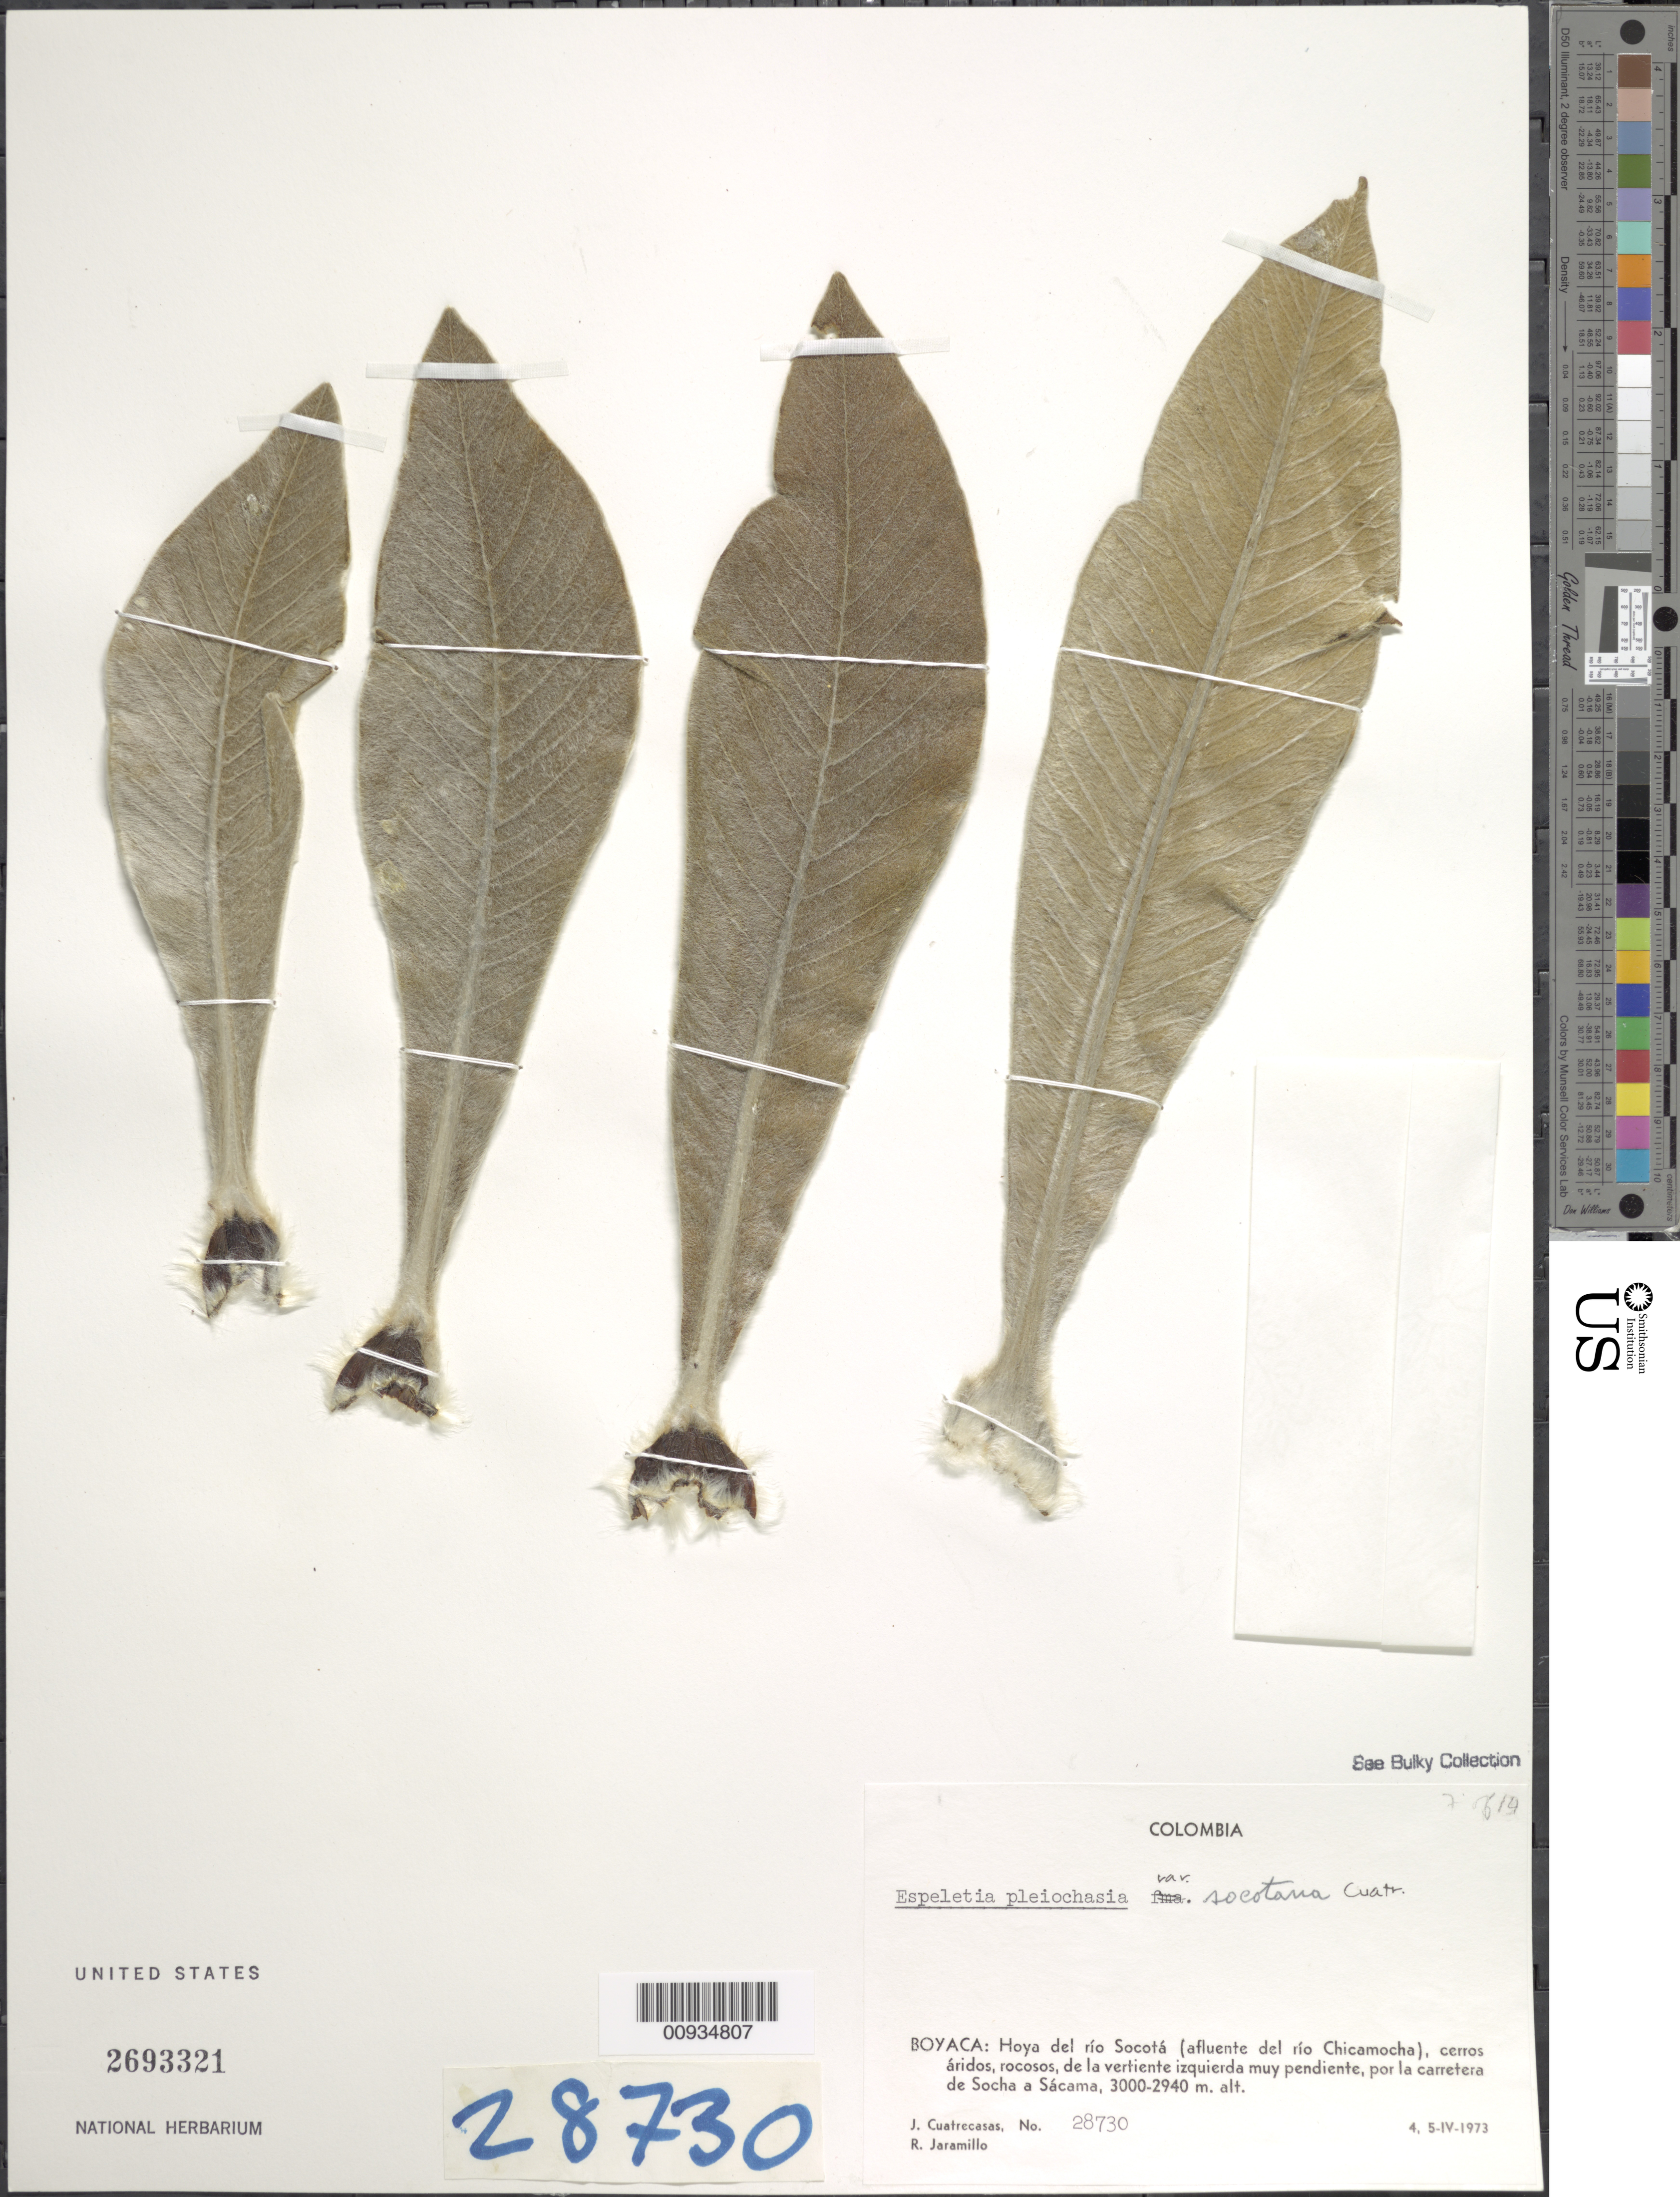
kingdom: Plantae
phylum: Tracheophyta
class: Magnoliopsida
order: Asterales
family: Asteraceae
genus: Espeletiopsis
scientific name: Espeletiopsis pleichasia var. socotana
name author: Cuatrec.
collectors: J. Cuatrecasas & R. Jaramillo M.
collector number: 28730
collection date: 1973-04-04/1973-04-05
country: Colombia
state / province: Boyacá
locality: Hoya del rio Socota (afluente del rio Chicamocha), por la carretera de Socha a Sacama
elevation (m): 2940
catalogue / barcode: US 2693321